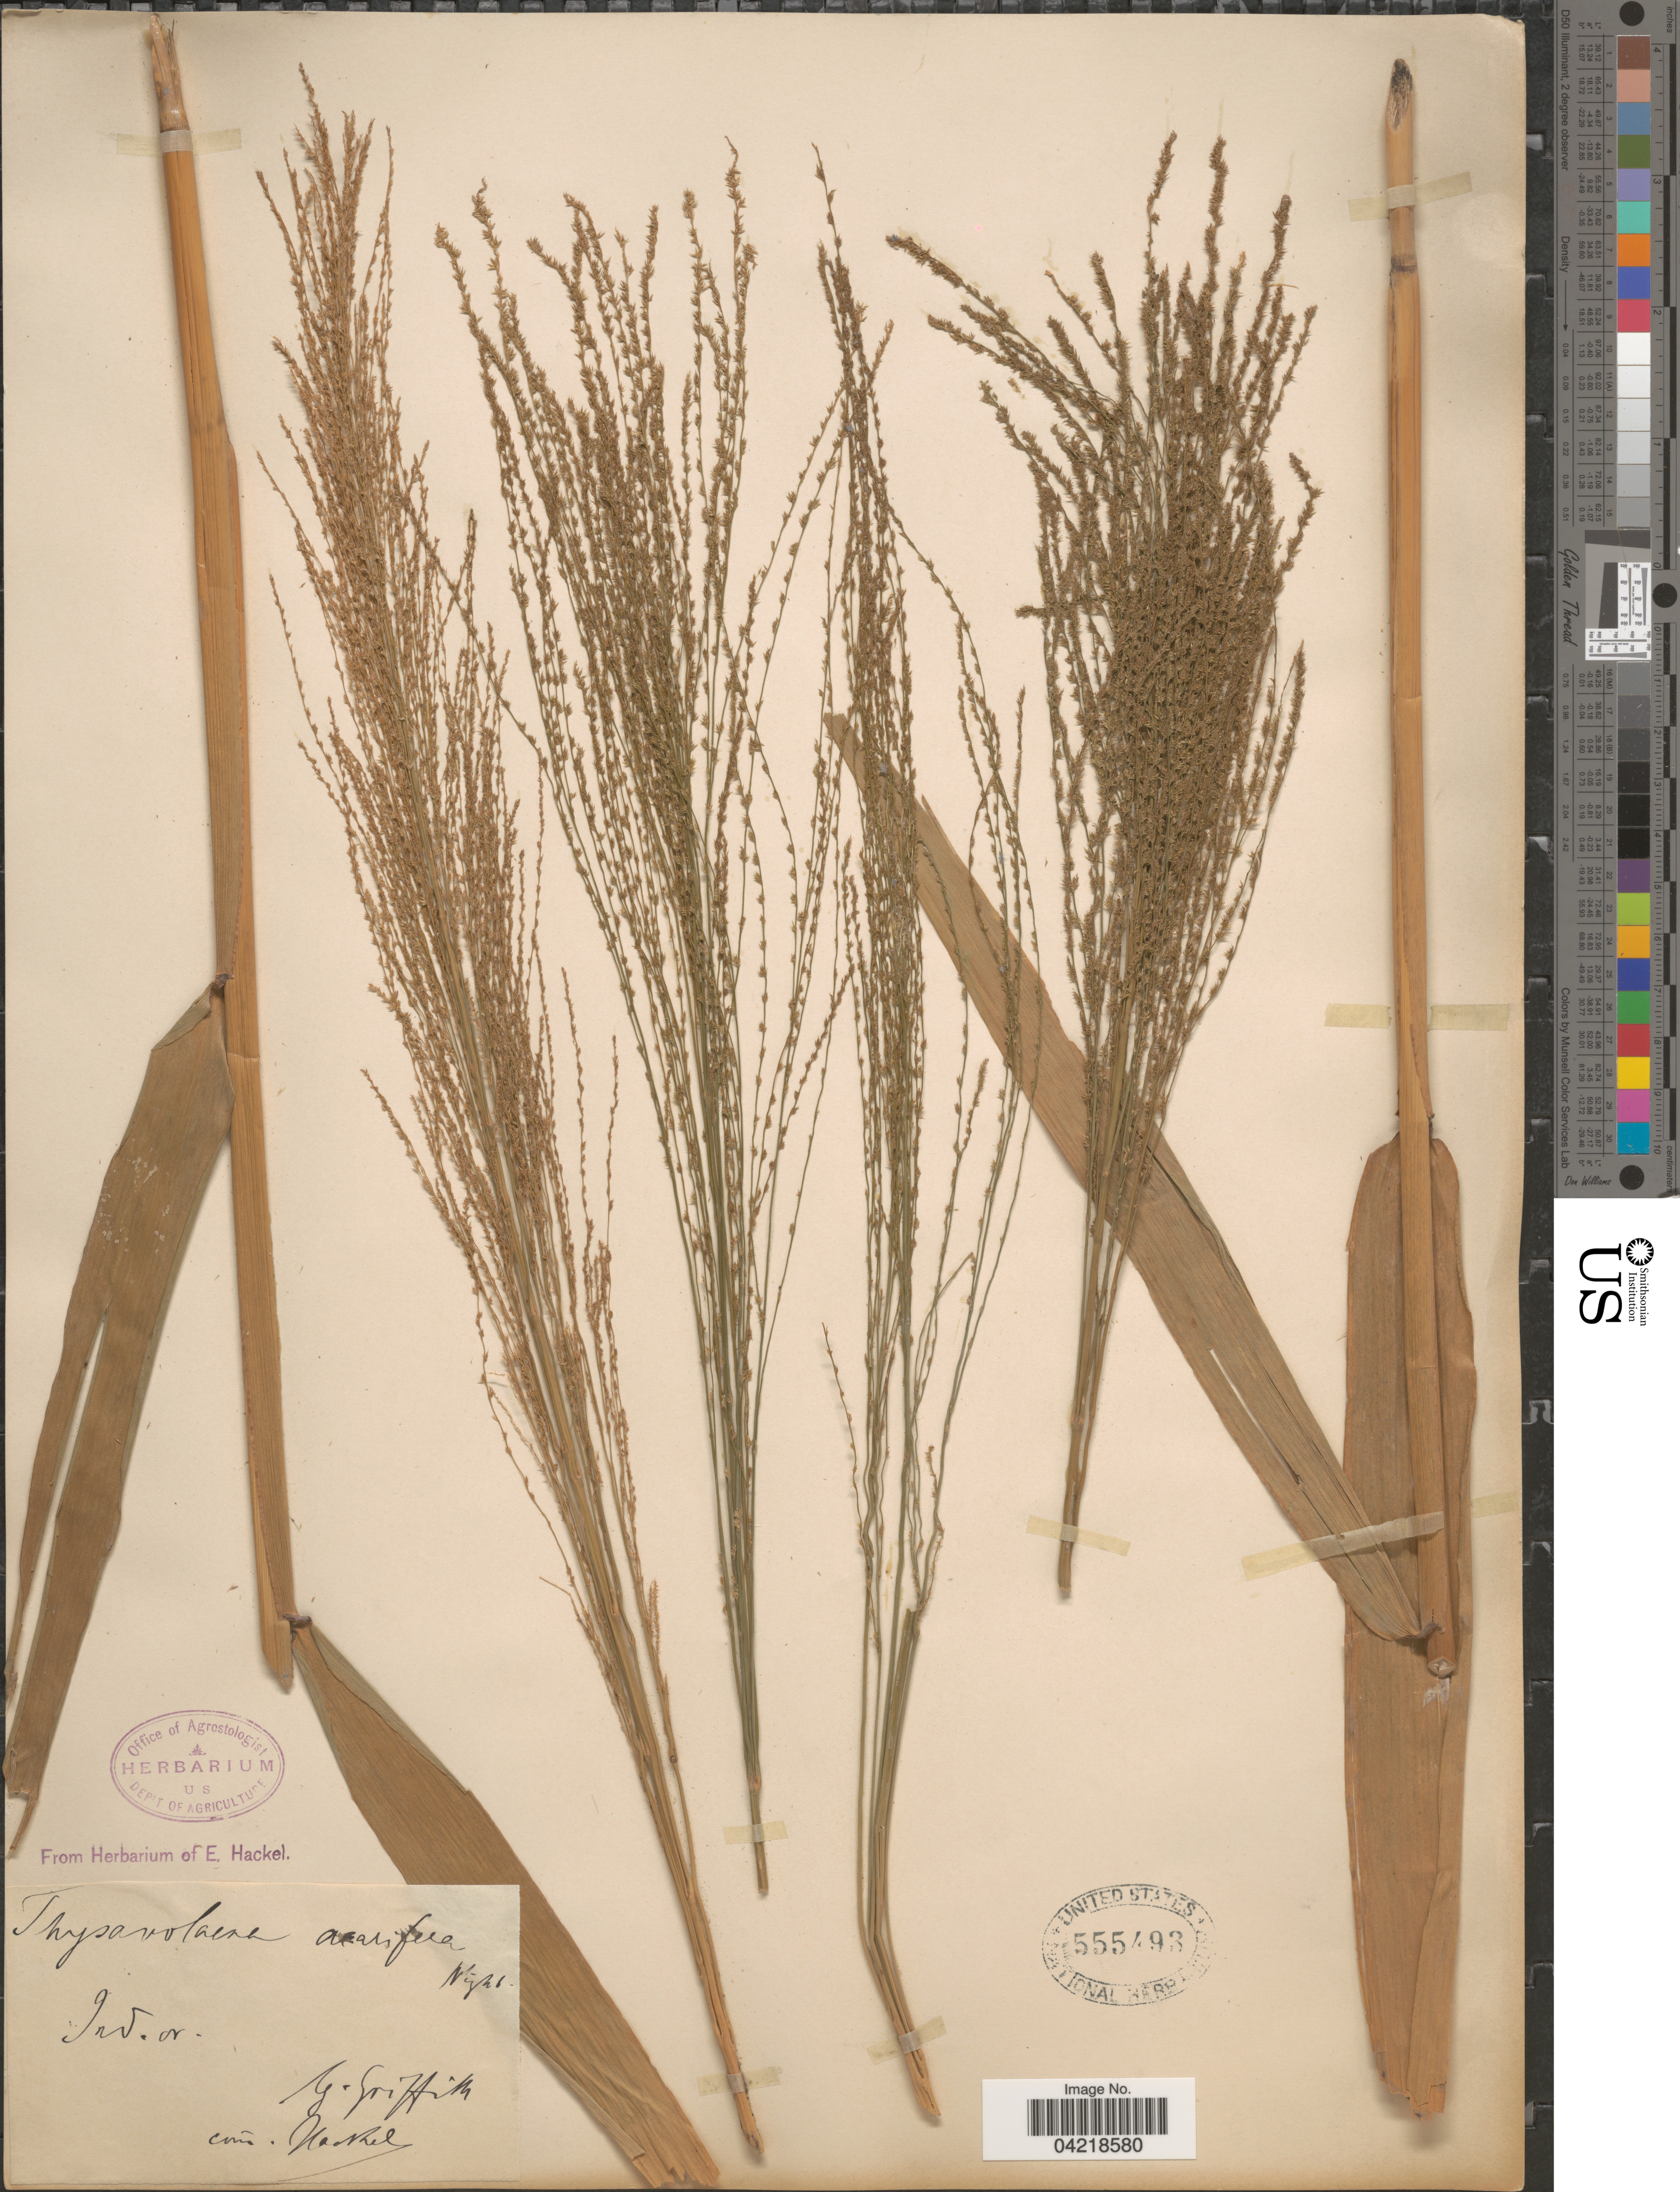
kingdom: Plantae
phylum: Tracheophyta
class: Liliopsida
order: Poales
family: Poaceae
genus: Thysanolaena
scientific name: Thysanolaena latifolia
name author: (Roxb. ex Hornem.) Honda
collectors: G. Griffith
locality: Ind. or.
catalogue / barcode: US 555493